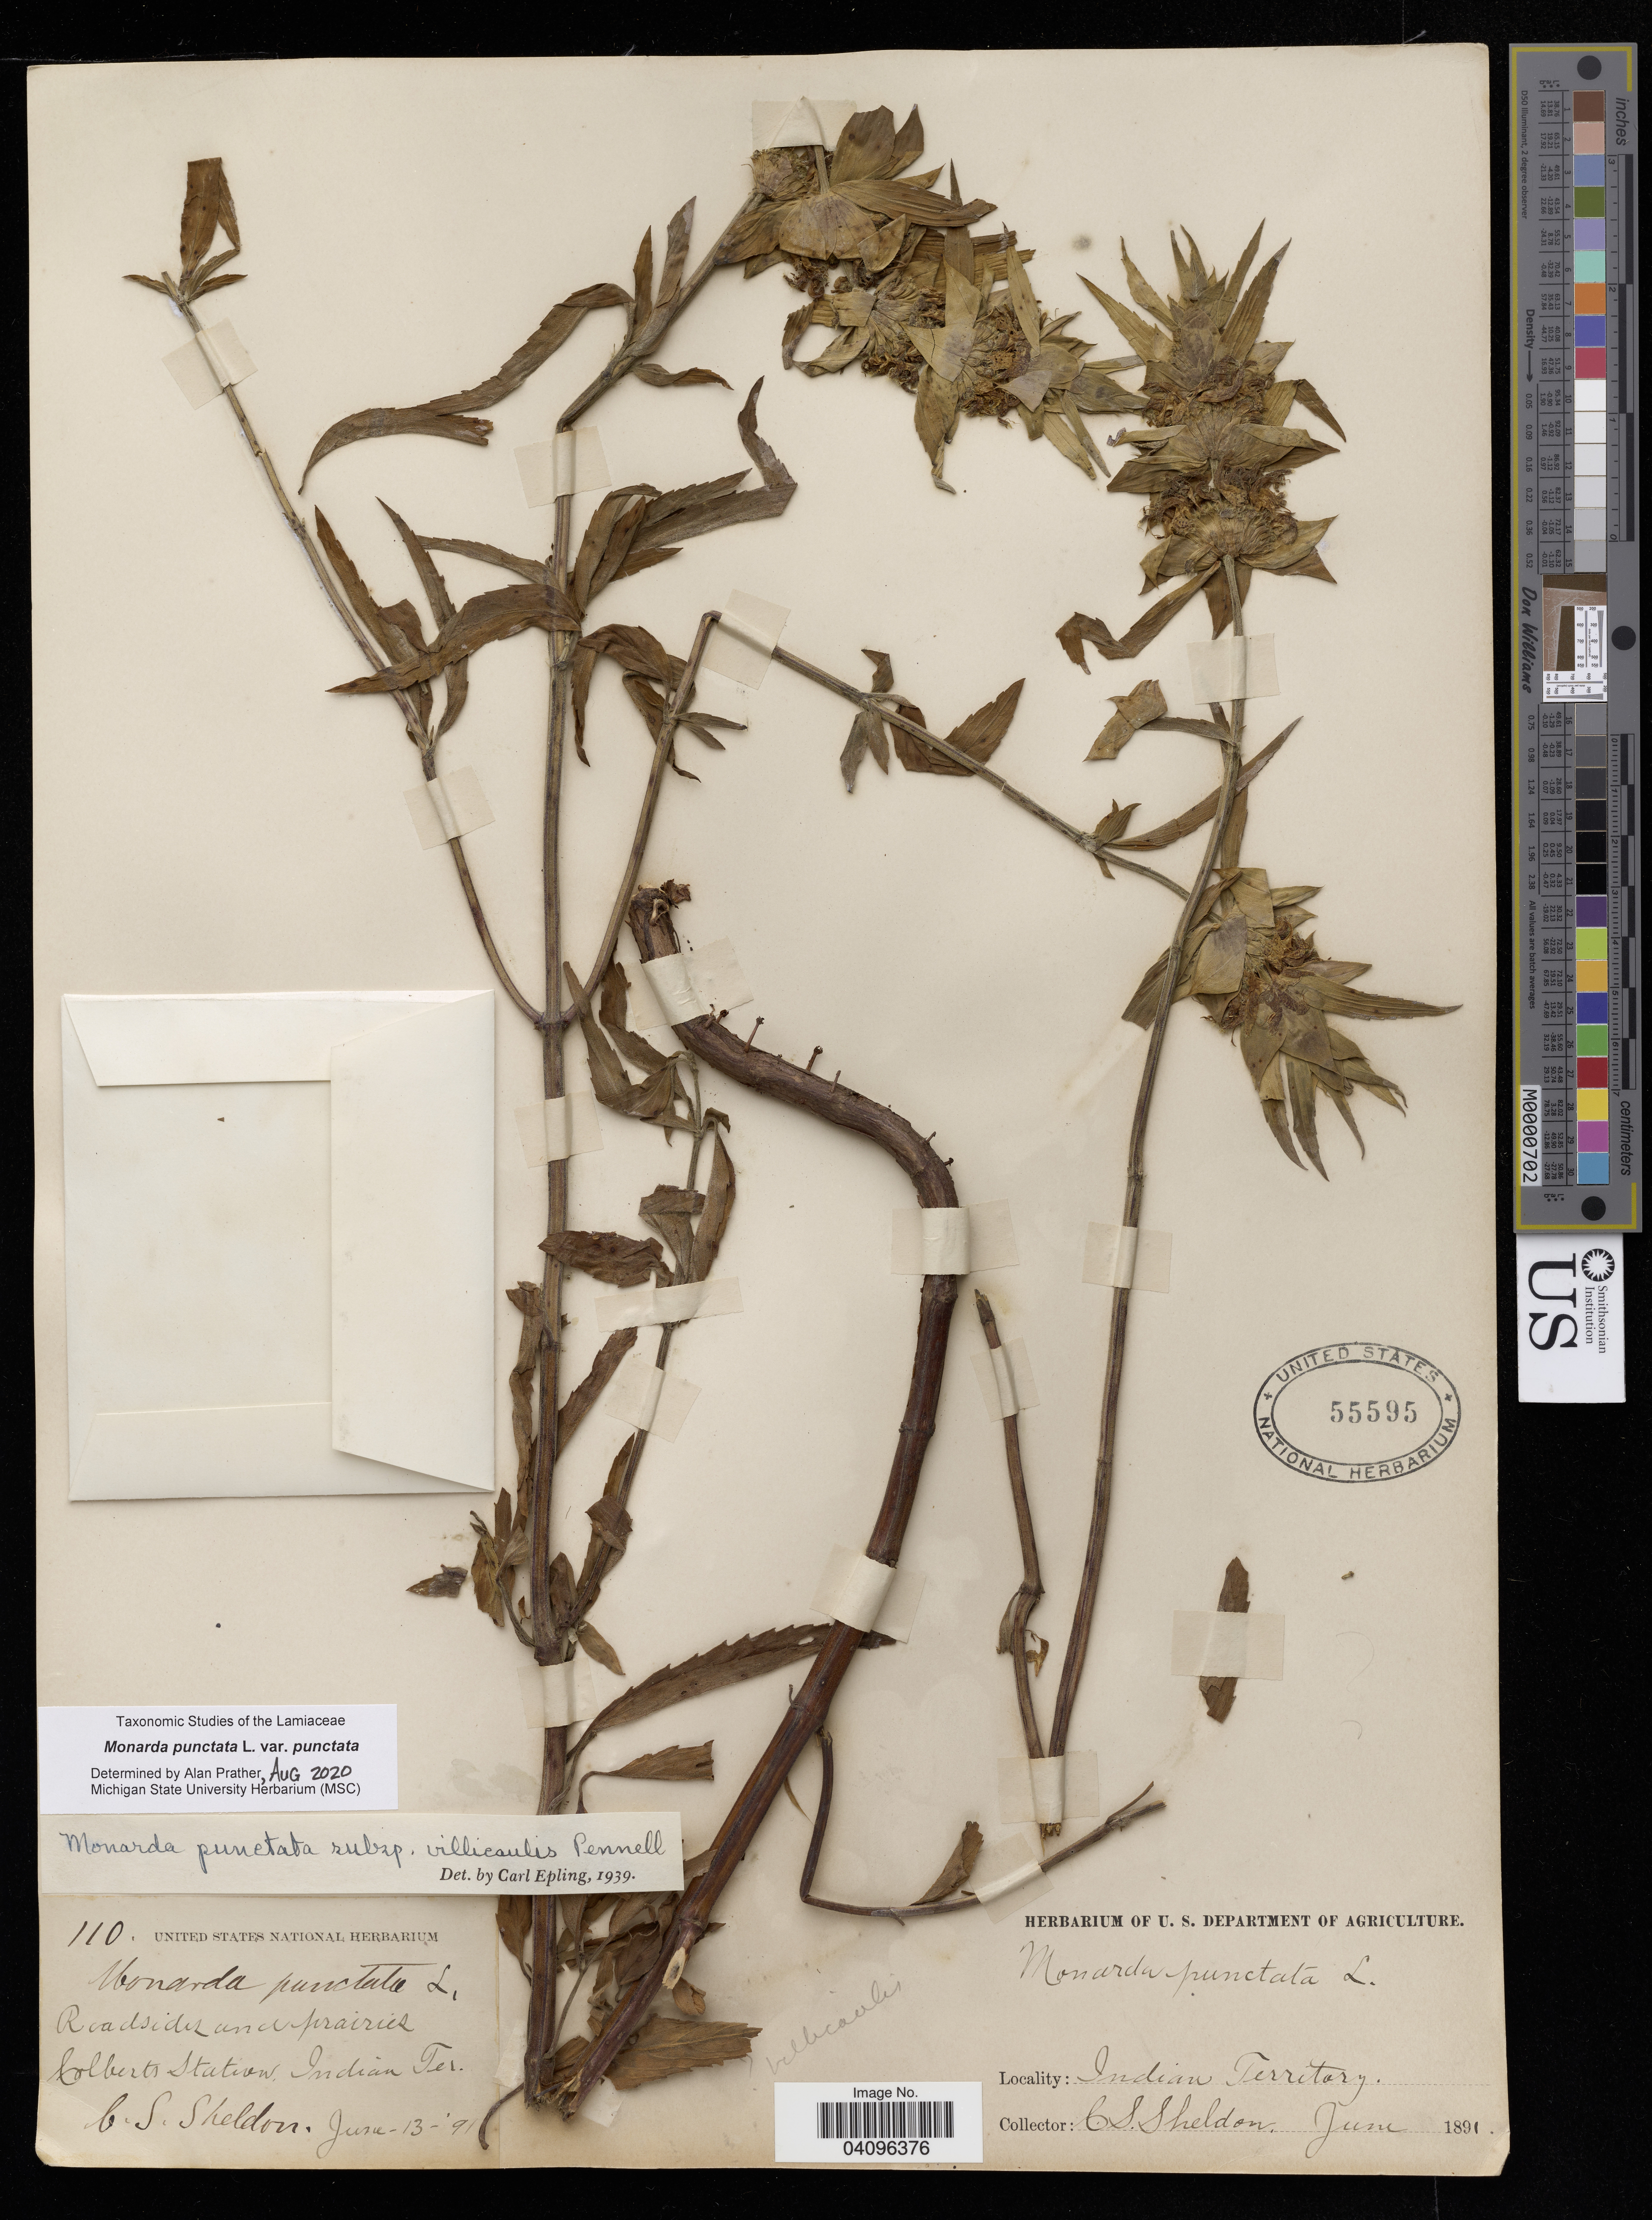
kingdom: Plantae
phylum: Tracheophyta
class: Magnoliopsida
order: Lamiales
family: Lamiaceae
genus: Monarda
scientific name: Monarda punctata var. punctata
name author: L.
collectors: C. S. Sheldon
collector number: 110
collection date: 1891-06-13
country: United States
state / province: Oklahoma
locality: Colberts Station, Indian Ter.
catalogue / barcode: US 55595